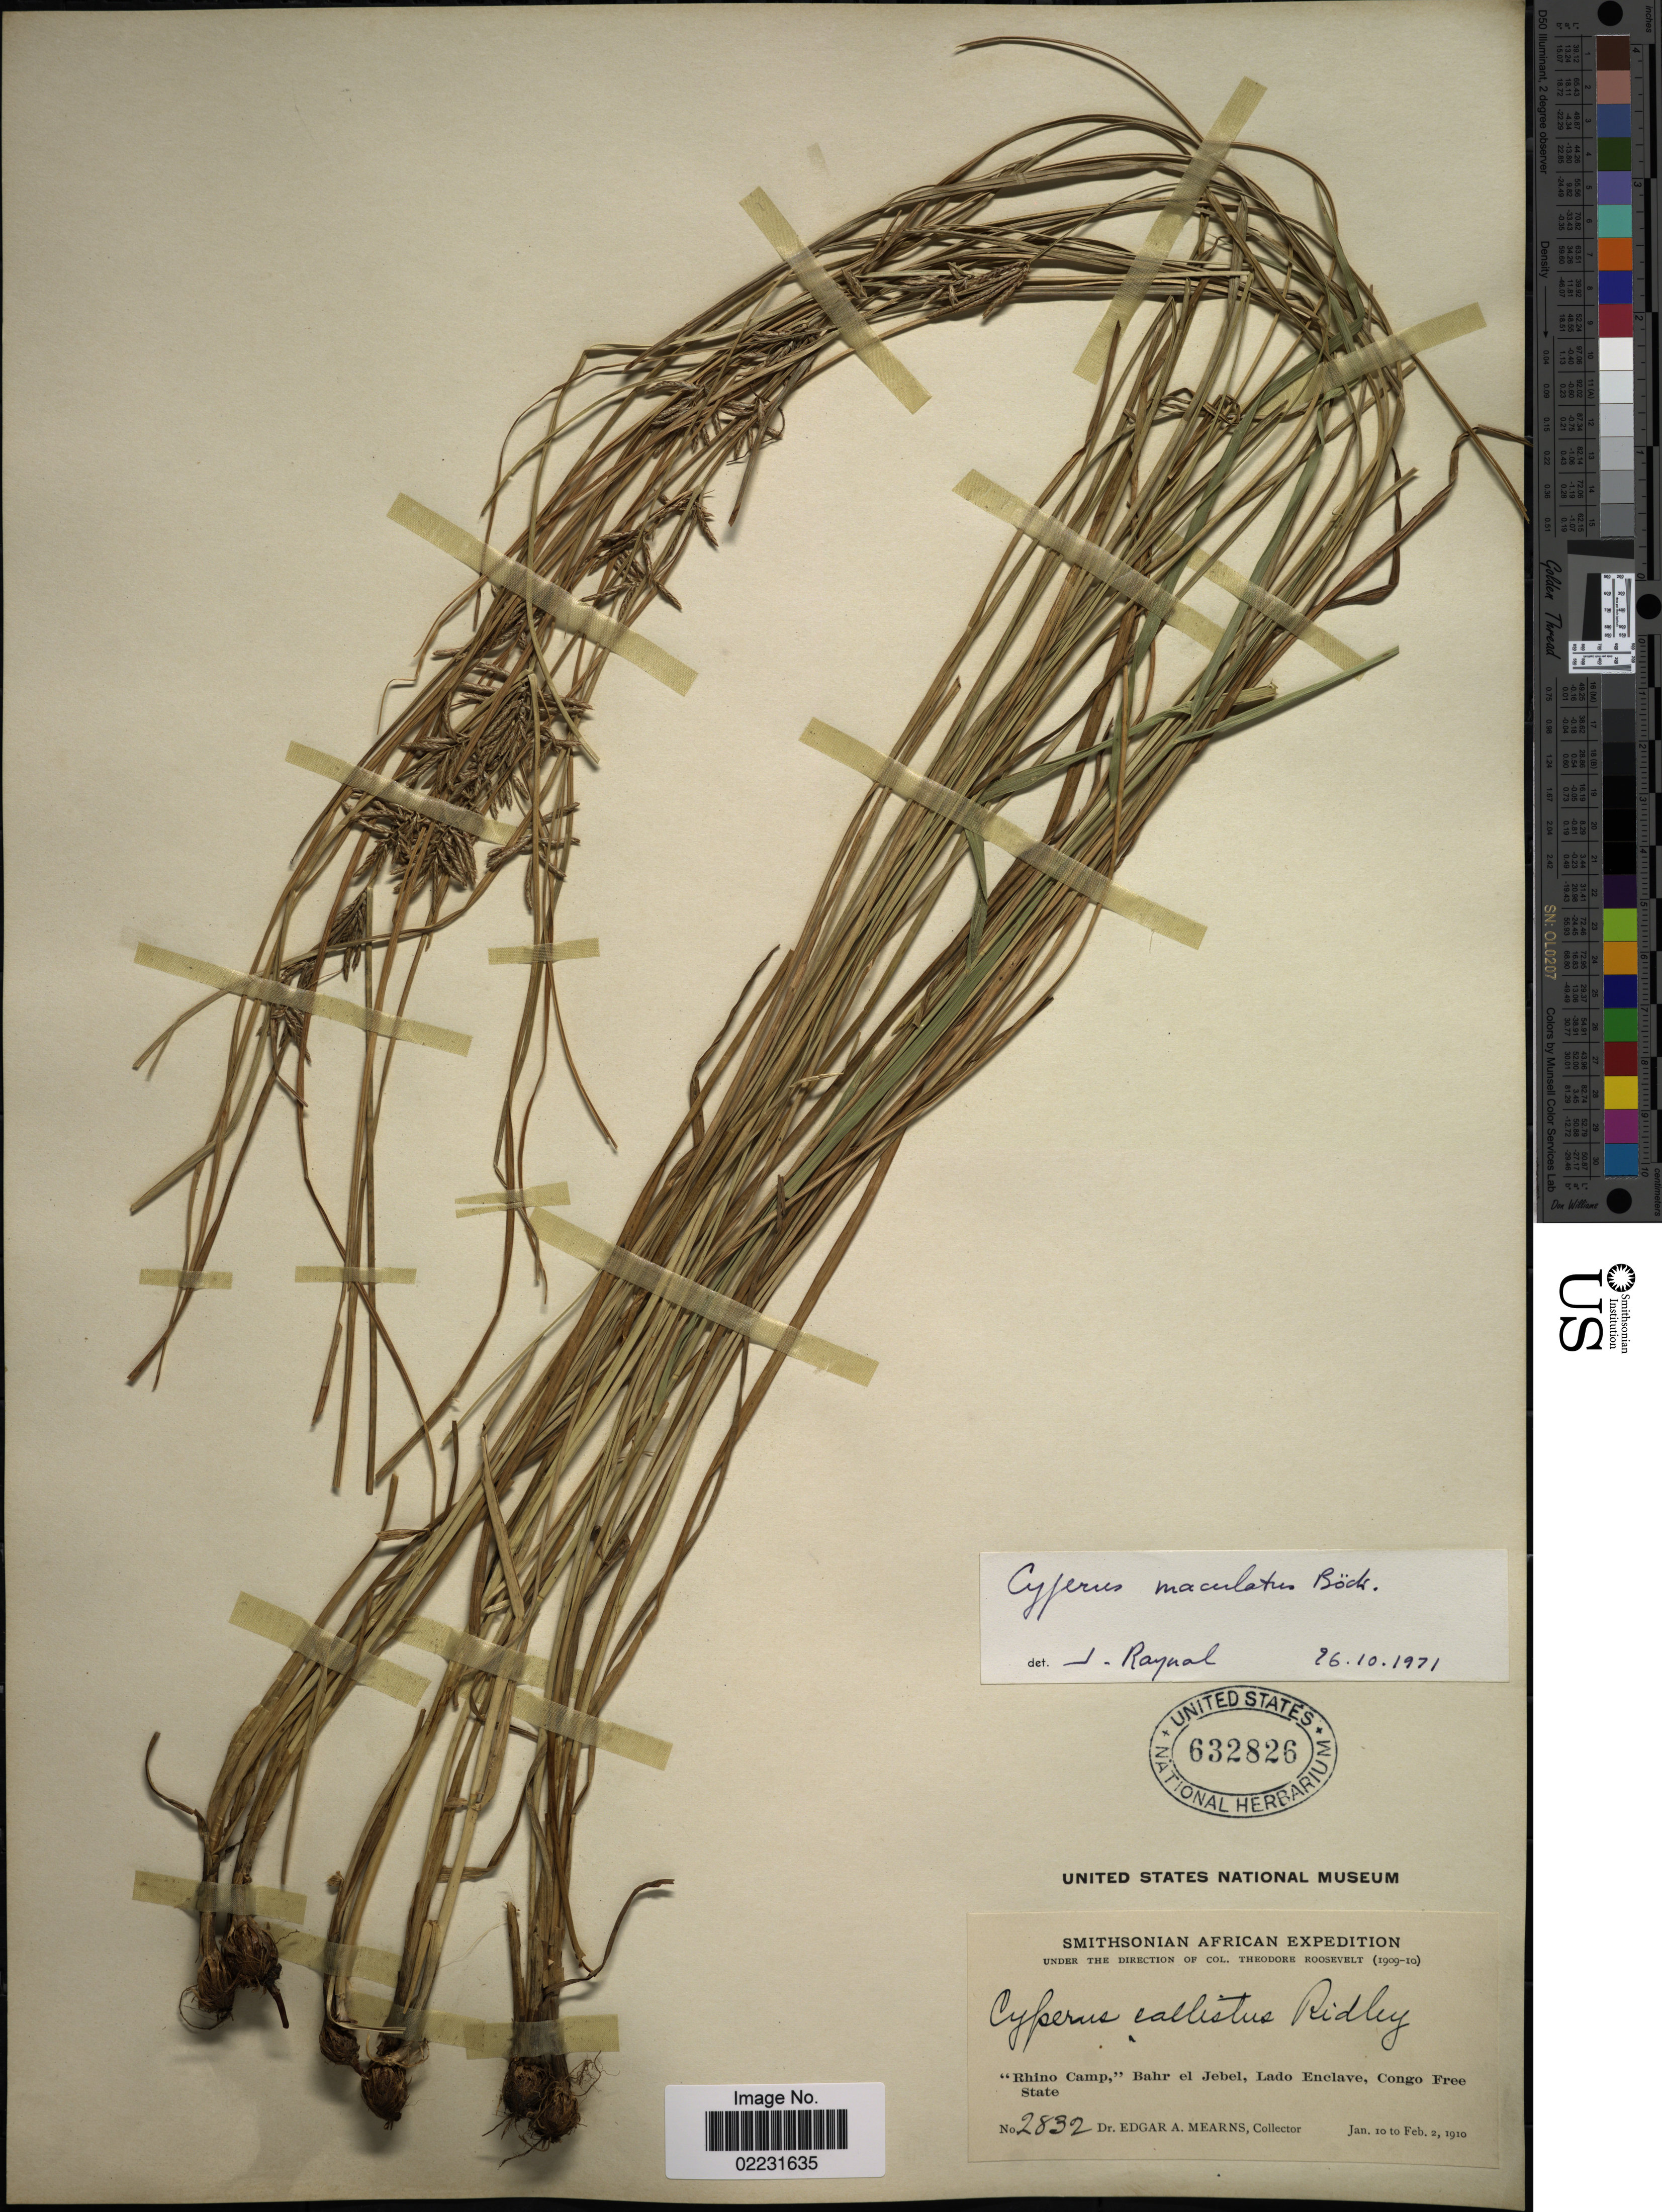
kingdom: Plantae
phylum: Tracheophyta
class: Liliopsida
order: Poales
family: Cyperaceae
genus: Cyperus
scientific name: Cyperus maculatus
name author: Boeckeler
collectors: E. A. Mearns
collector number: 2832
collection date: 1910-01-10/1910-02-02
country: South Sudan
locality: Rhino Camp, Bahr el Jebel, Lado Enclave, Congo Free State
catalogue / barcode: US 632826